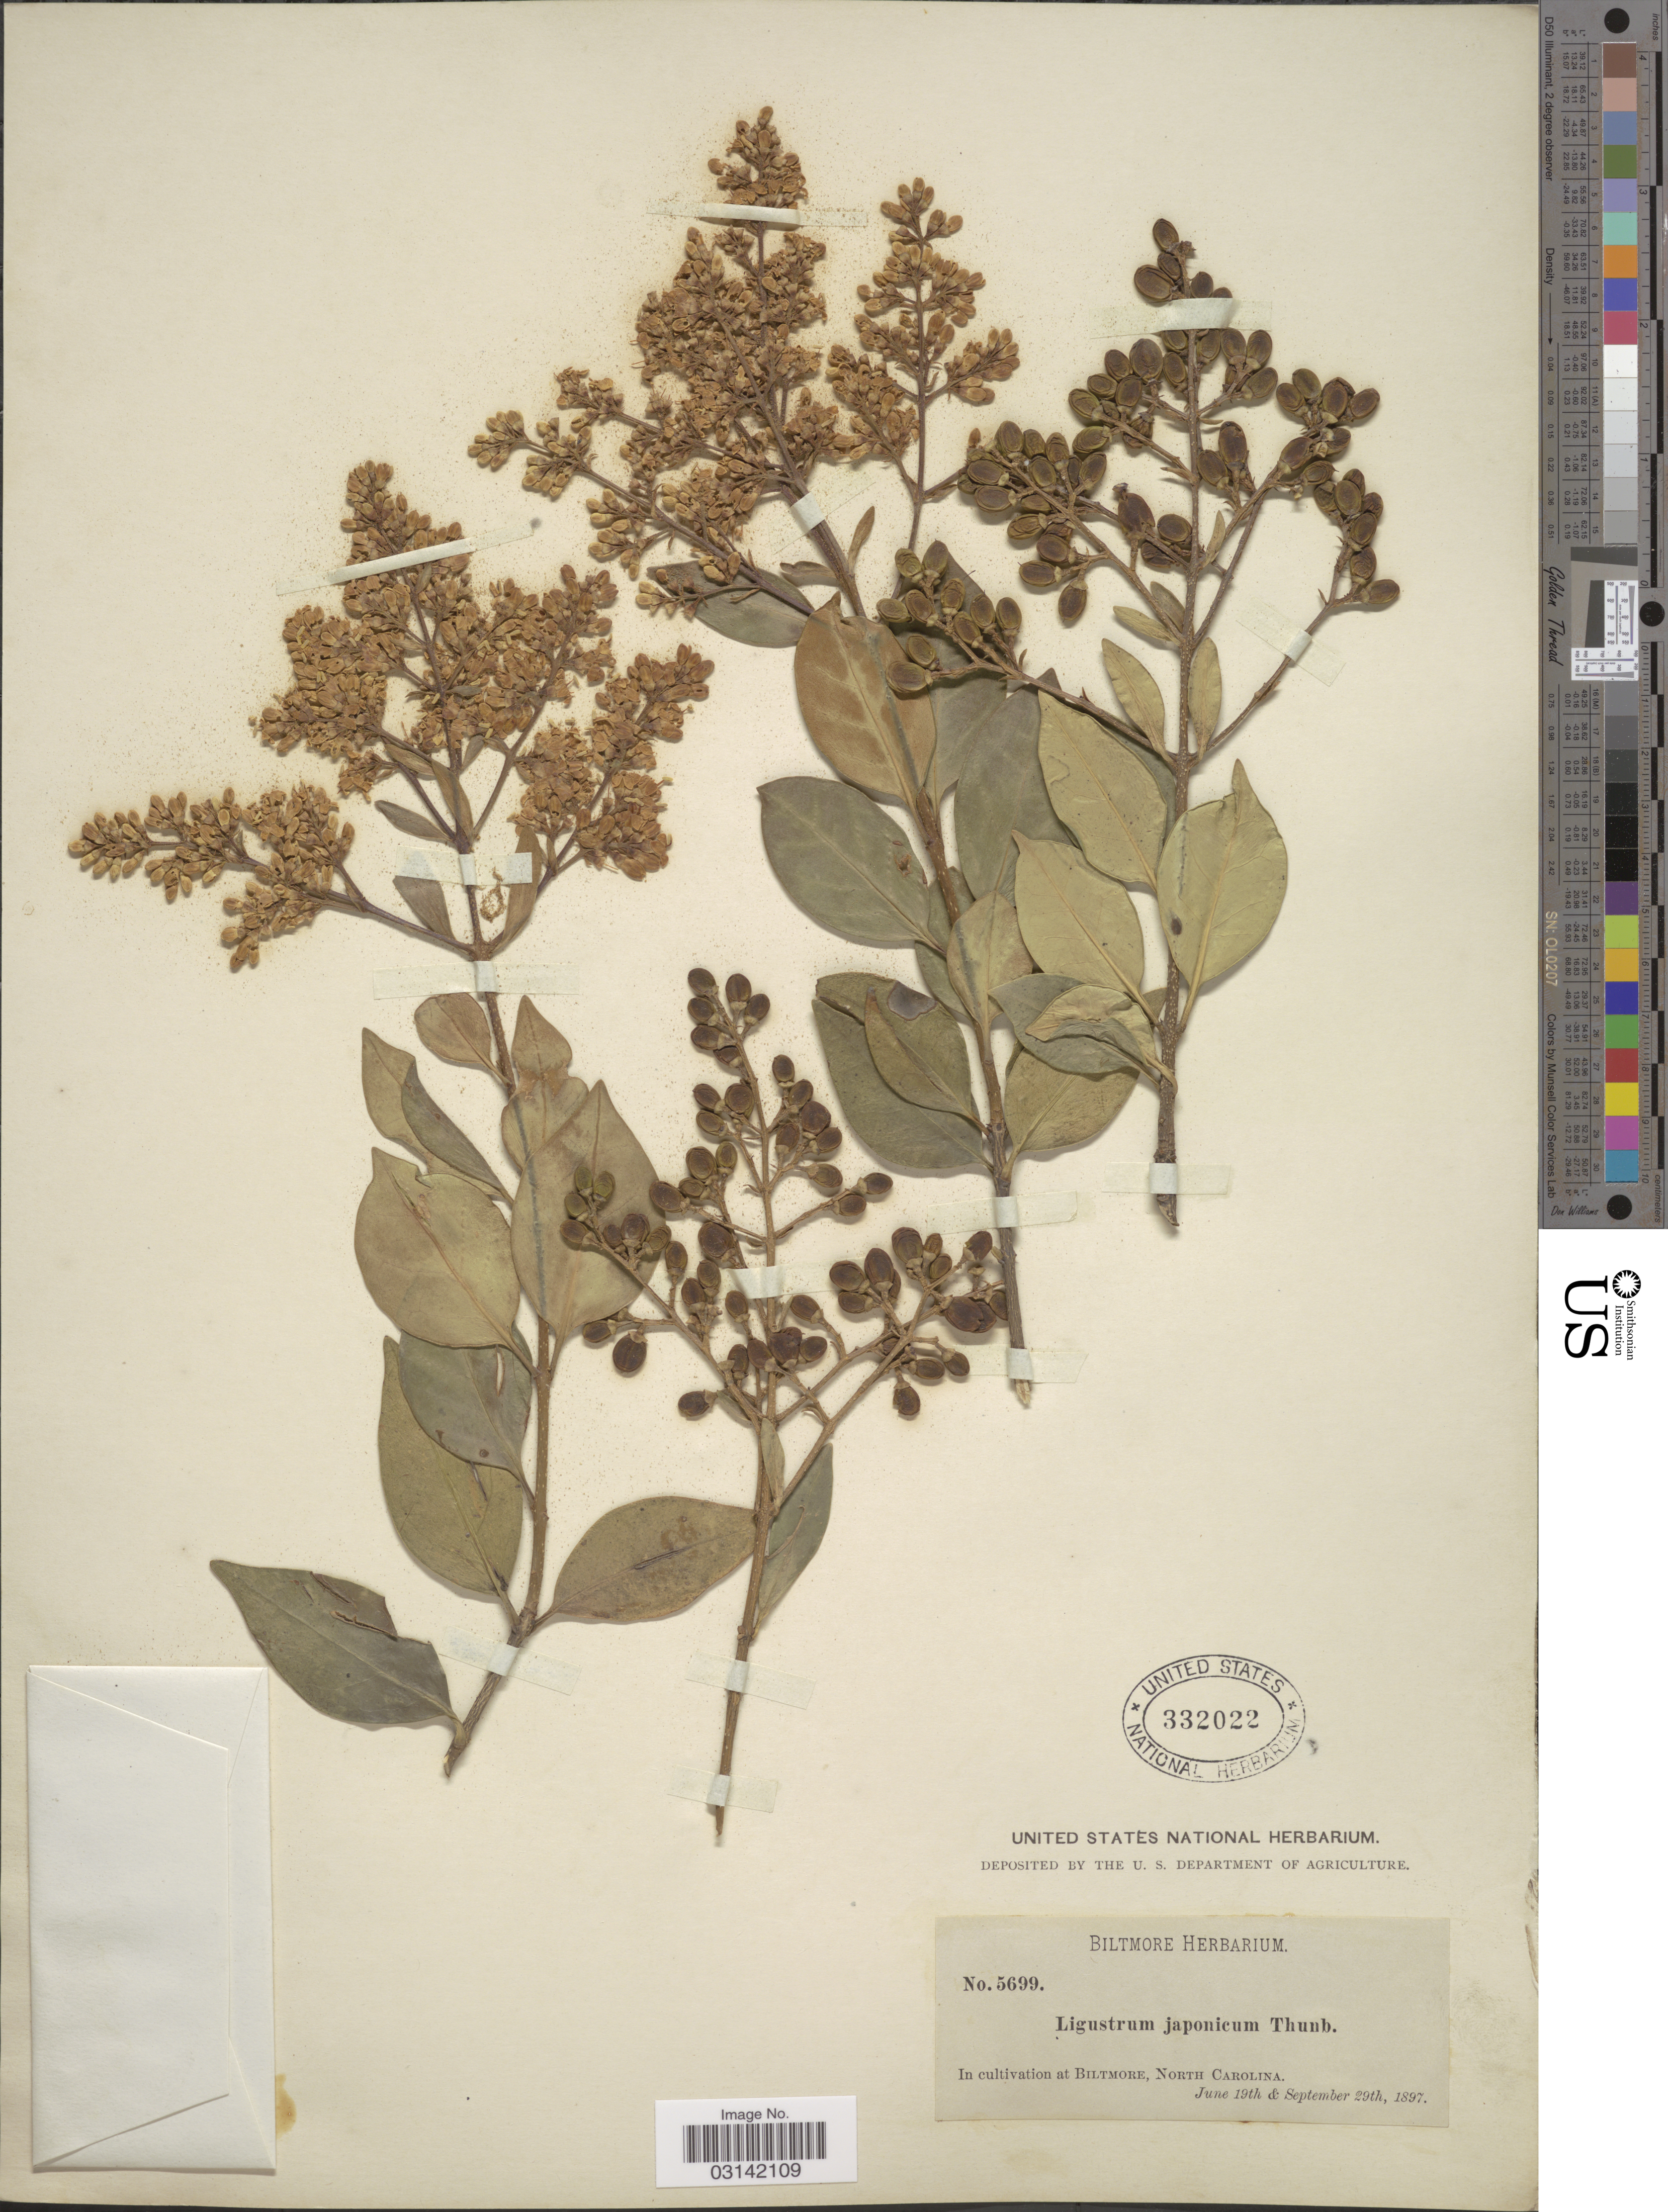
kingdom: Plantae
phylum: Tracheophyta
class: Magnoliopsida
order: Lamiales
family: Oleaceae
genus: Ligustrum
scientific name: Ligustrum japonicum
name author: Thunb.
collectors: ex herb. Biltmore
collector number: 5699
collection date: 1897-06-19/1897-09-29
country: United States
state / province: North Carolina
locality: In cultivation at Biltmore.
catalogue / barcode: US 332022